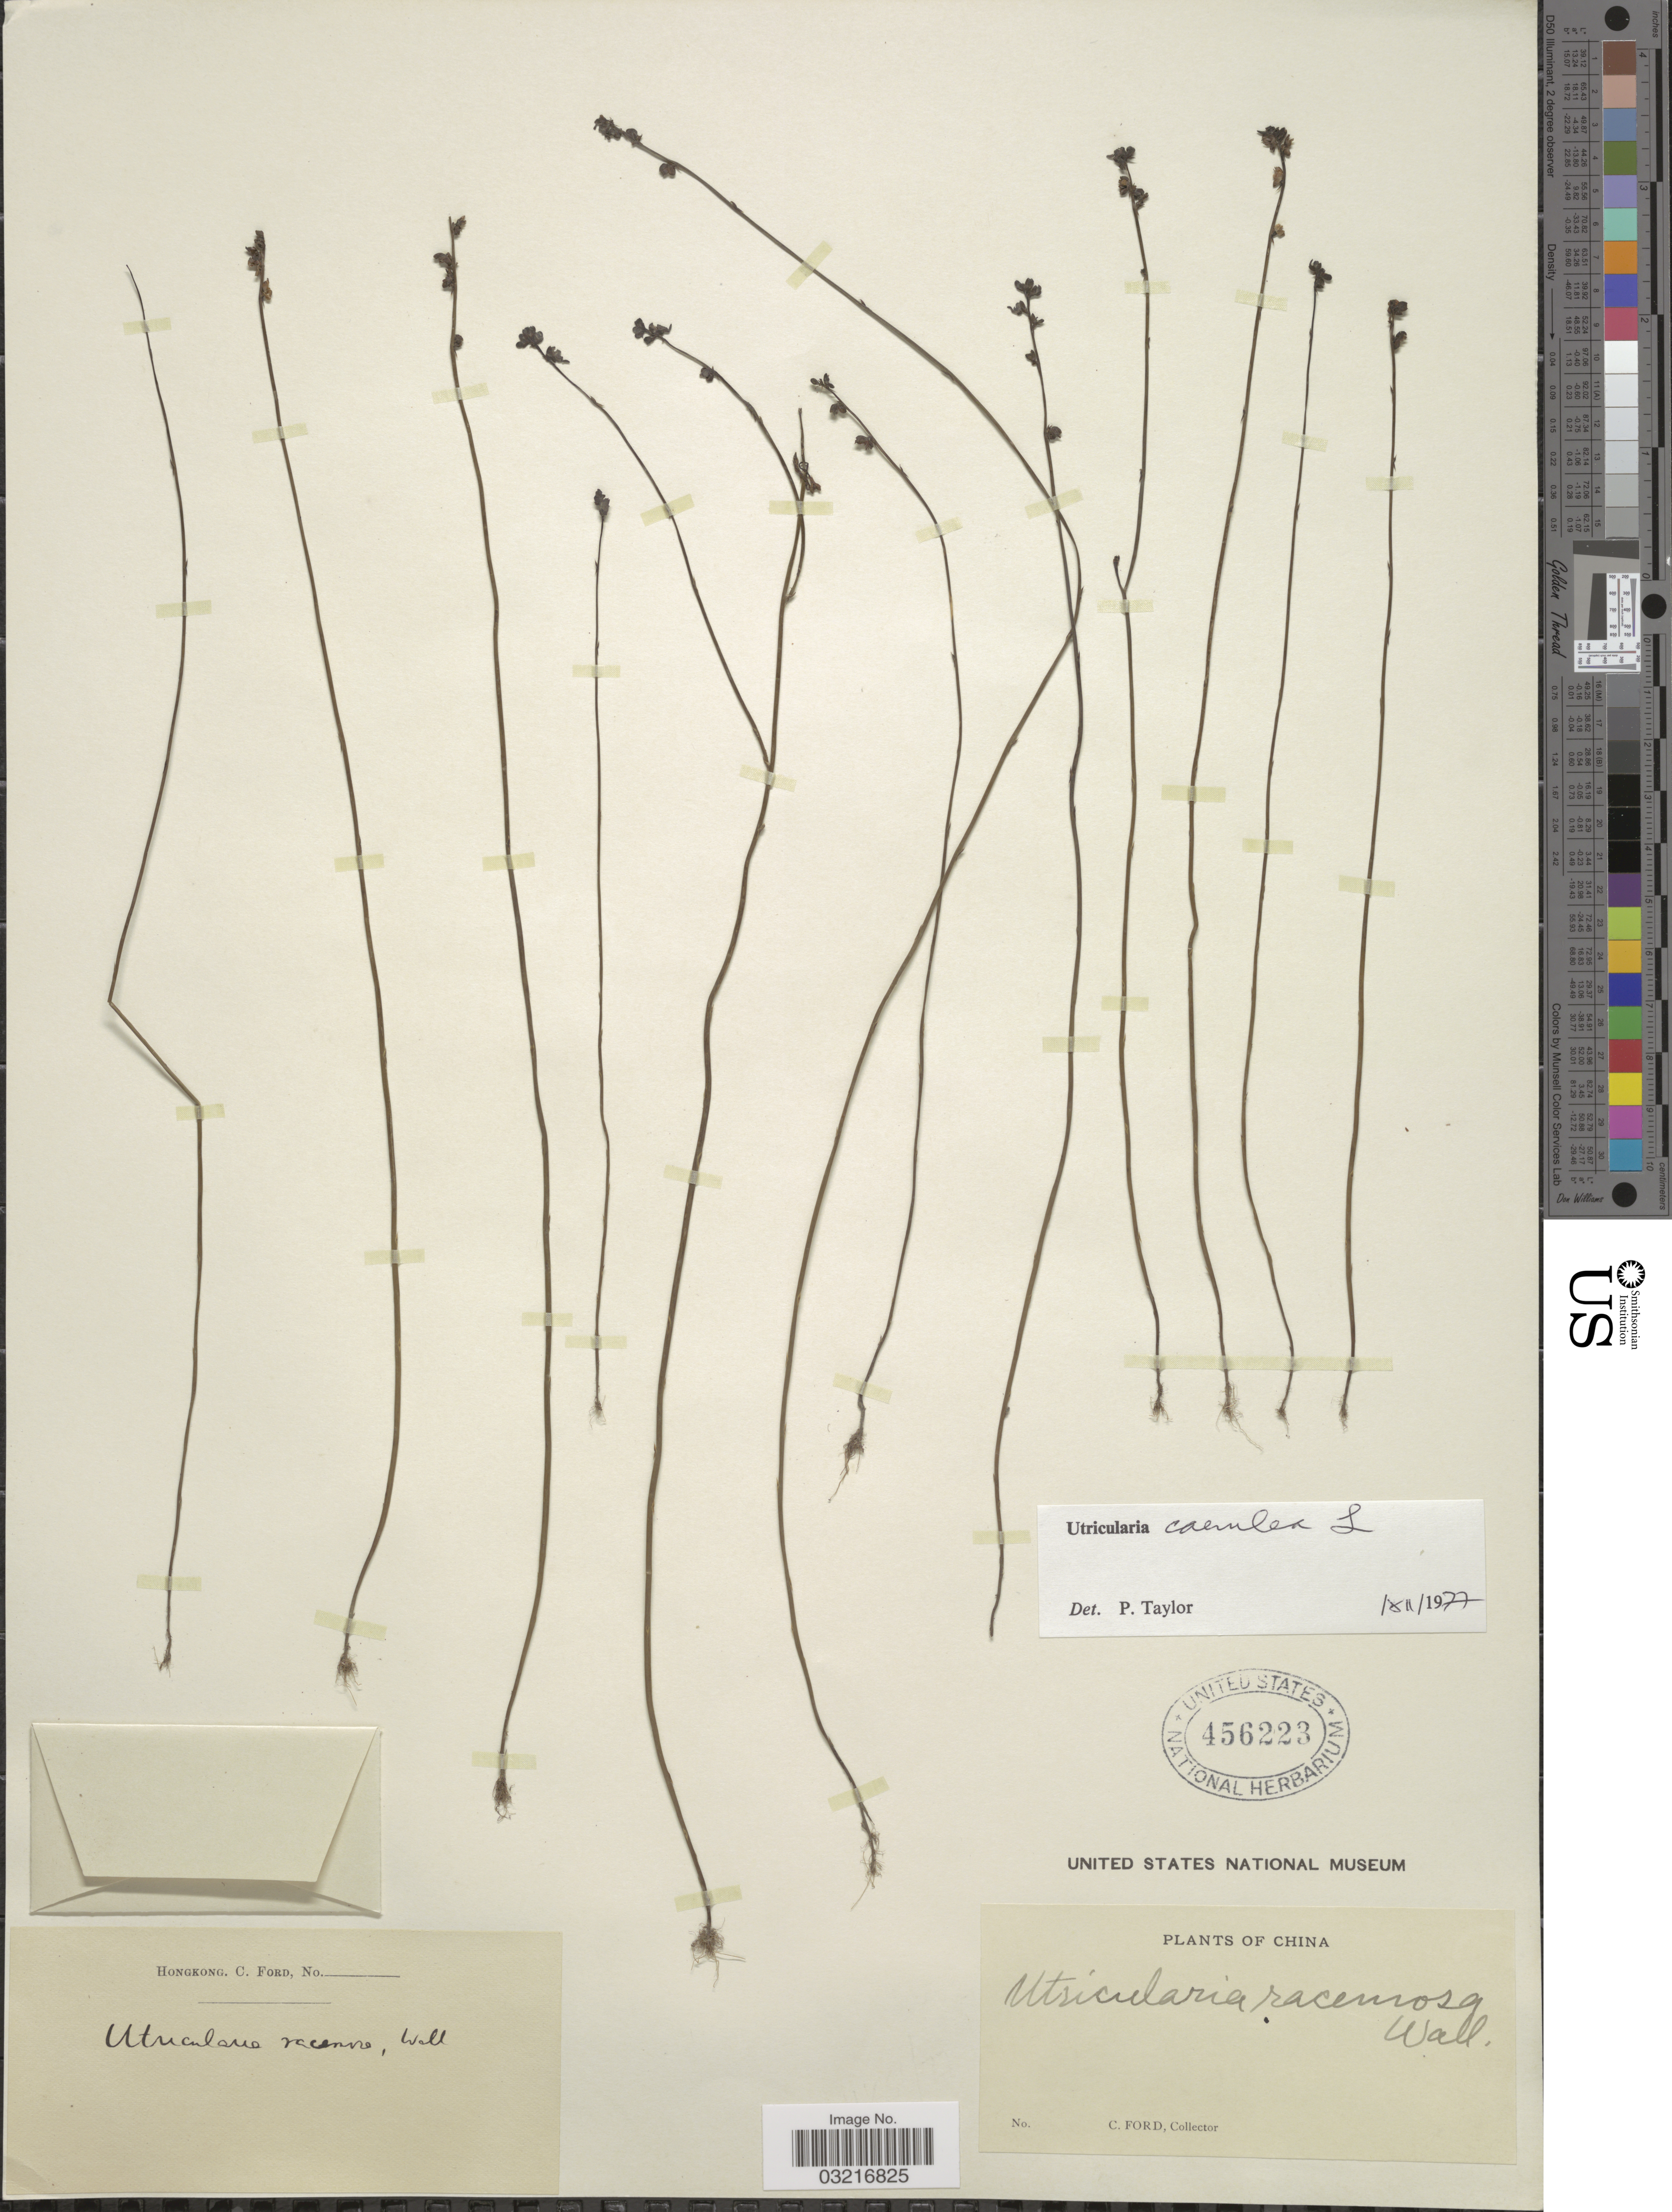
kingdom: Plantae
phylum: Tracheophyta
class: Magnoliopsida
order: Lamiales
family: Lentibulariaceae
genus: Utricularia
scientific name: Utricularia caerulea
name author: L.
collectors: C. Ford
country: China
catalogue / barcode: US 456223